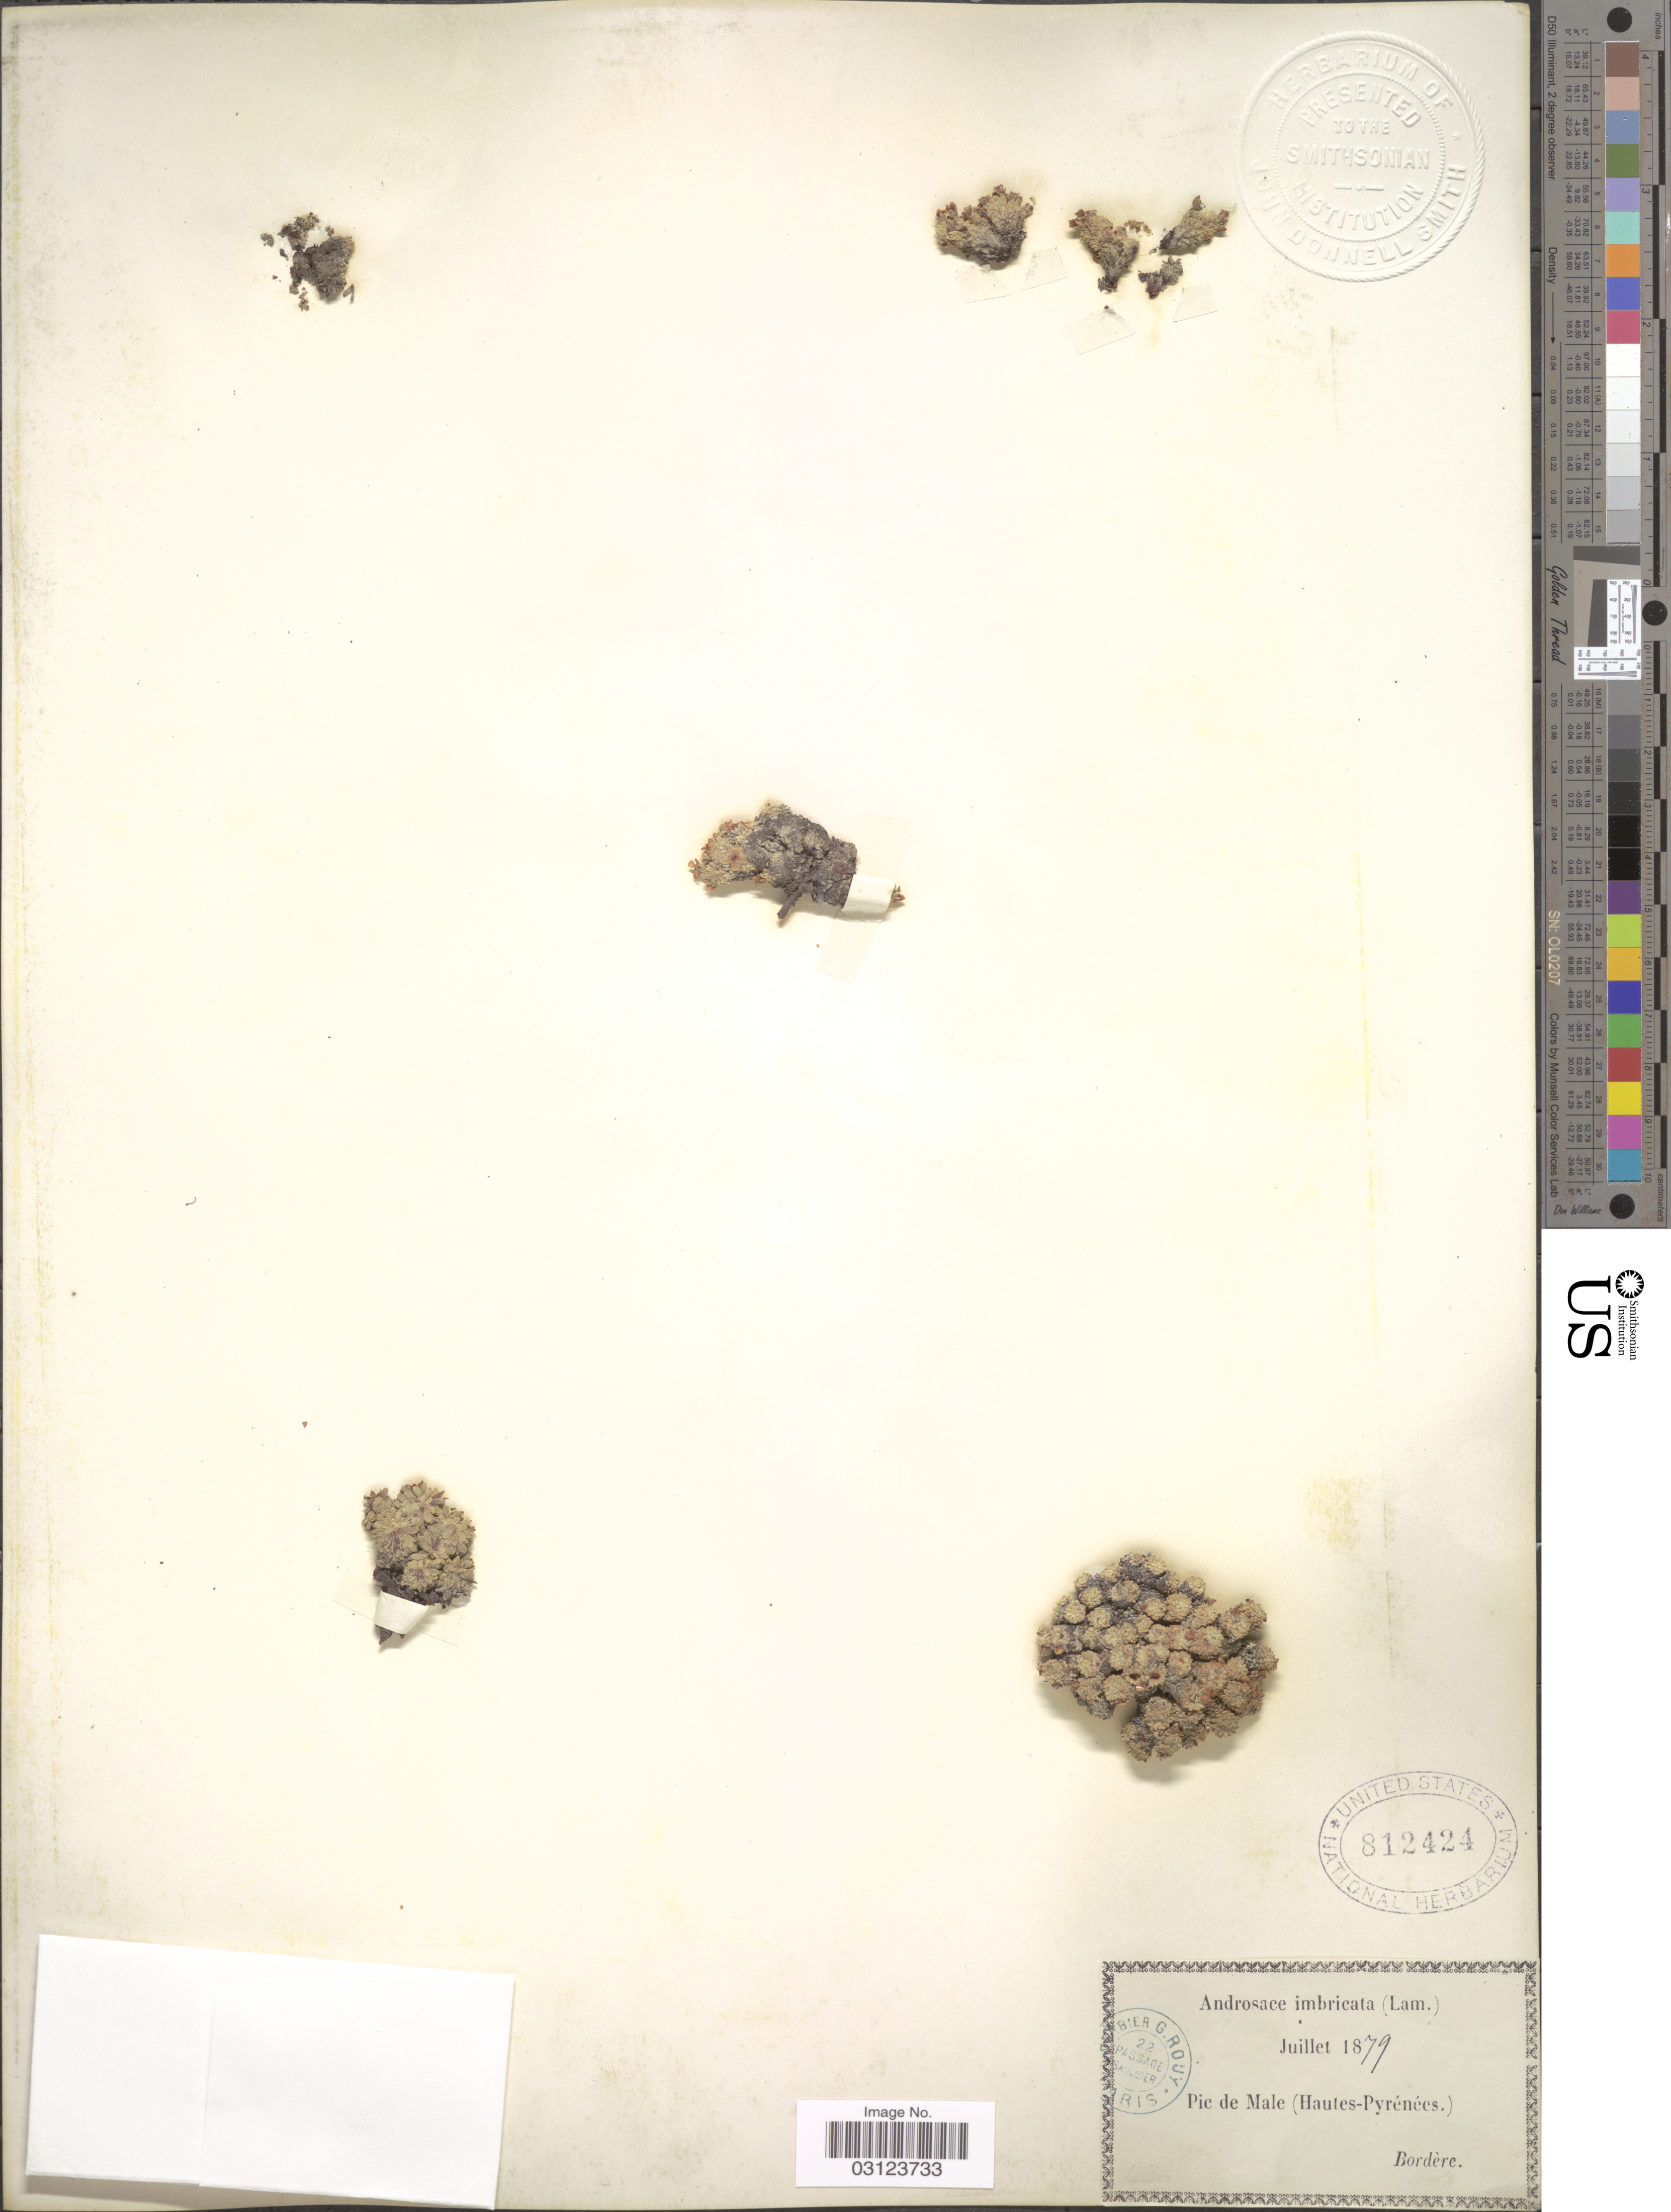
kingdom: Plantae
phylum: Tracheophyta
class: Magnoliopsida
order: Ericales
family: Primulaceae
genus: Androsace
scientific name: Androsace imbricata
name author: Lam.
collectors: -. Bordère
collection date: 1879-07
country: France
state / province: Occitanie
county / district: Hautes-Pyrénées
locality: Pic de Male (Hautes-Pyrénées).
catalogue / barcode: US 812424